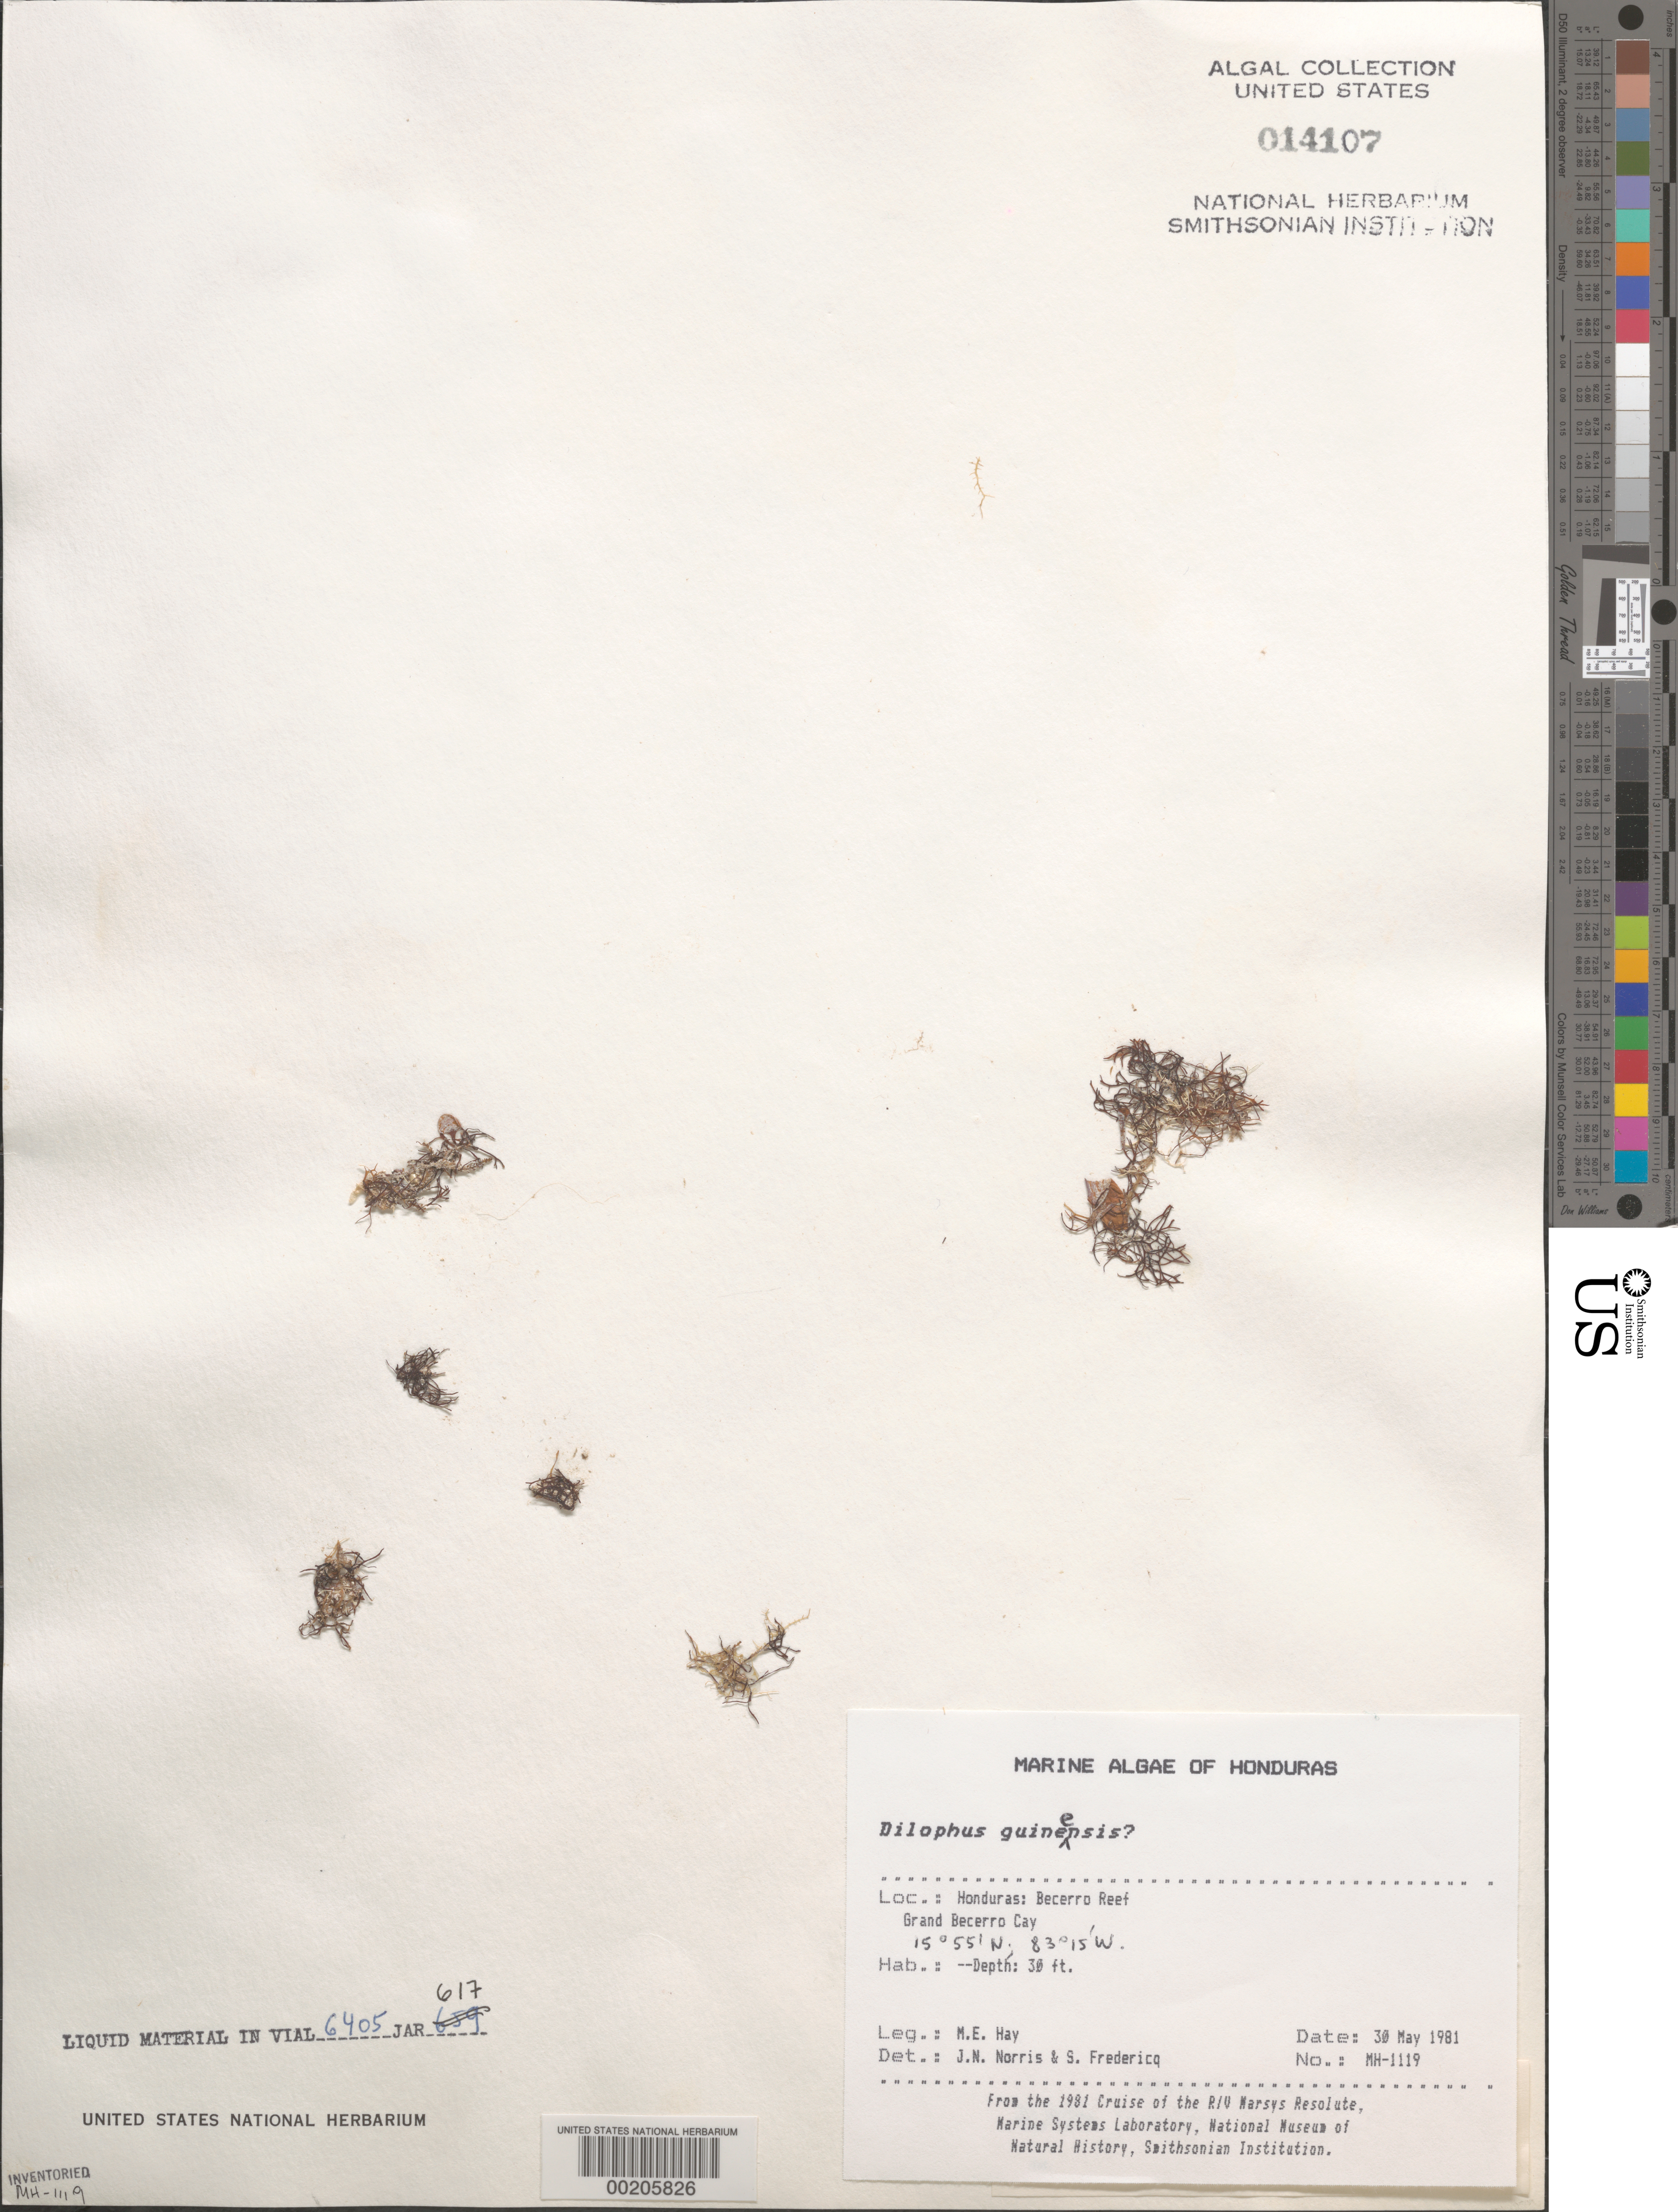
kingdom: Chromista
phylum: Ochrophyta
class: Phaeophyceae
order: Dictyotales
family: Dictyotaceae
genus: Dictyota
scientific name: Dictyota guineensis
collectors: M. E. Hay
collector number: MEH-1119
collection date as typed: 30 May 1981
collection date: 1981-05-30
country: Honduras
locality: Becerro reef, grand becerro cay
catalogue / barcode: US 14107